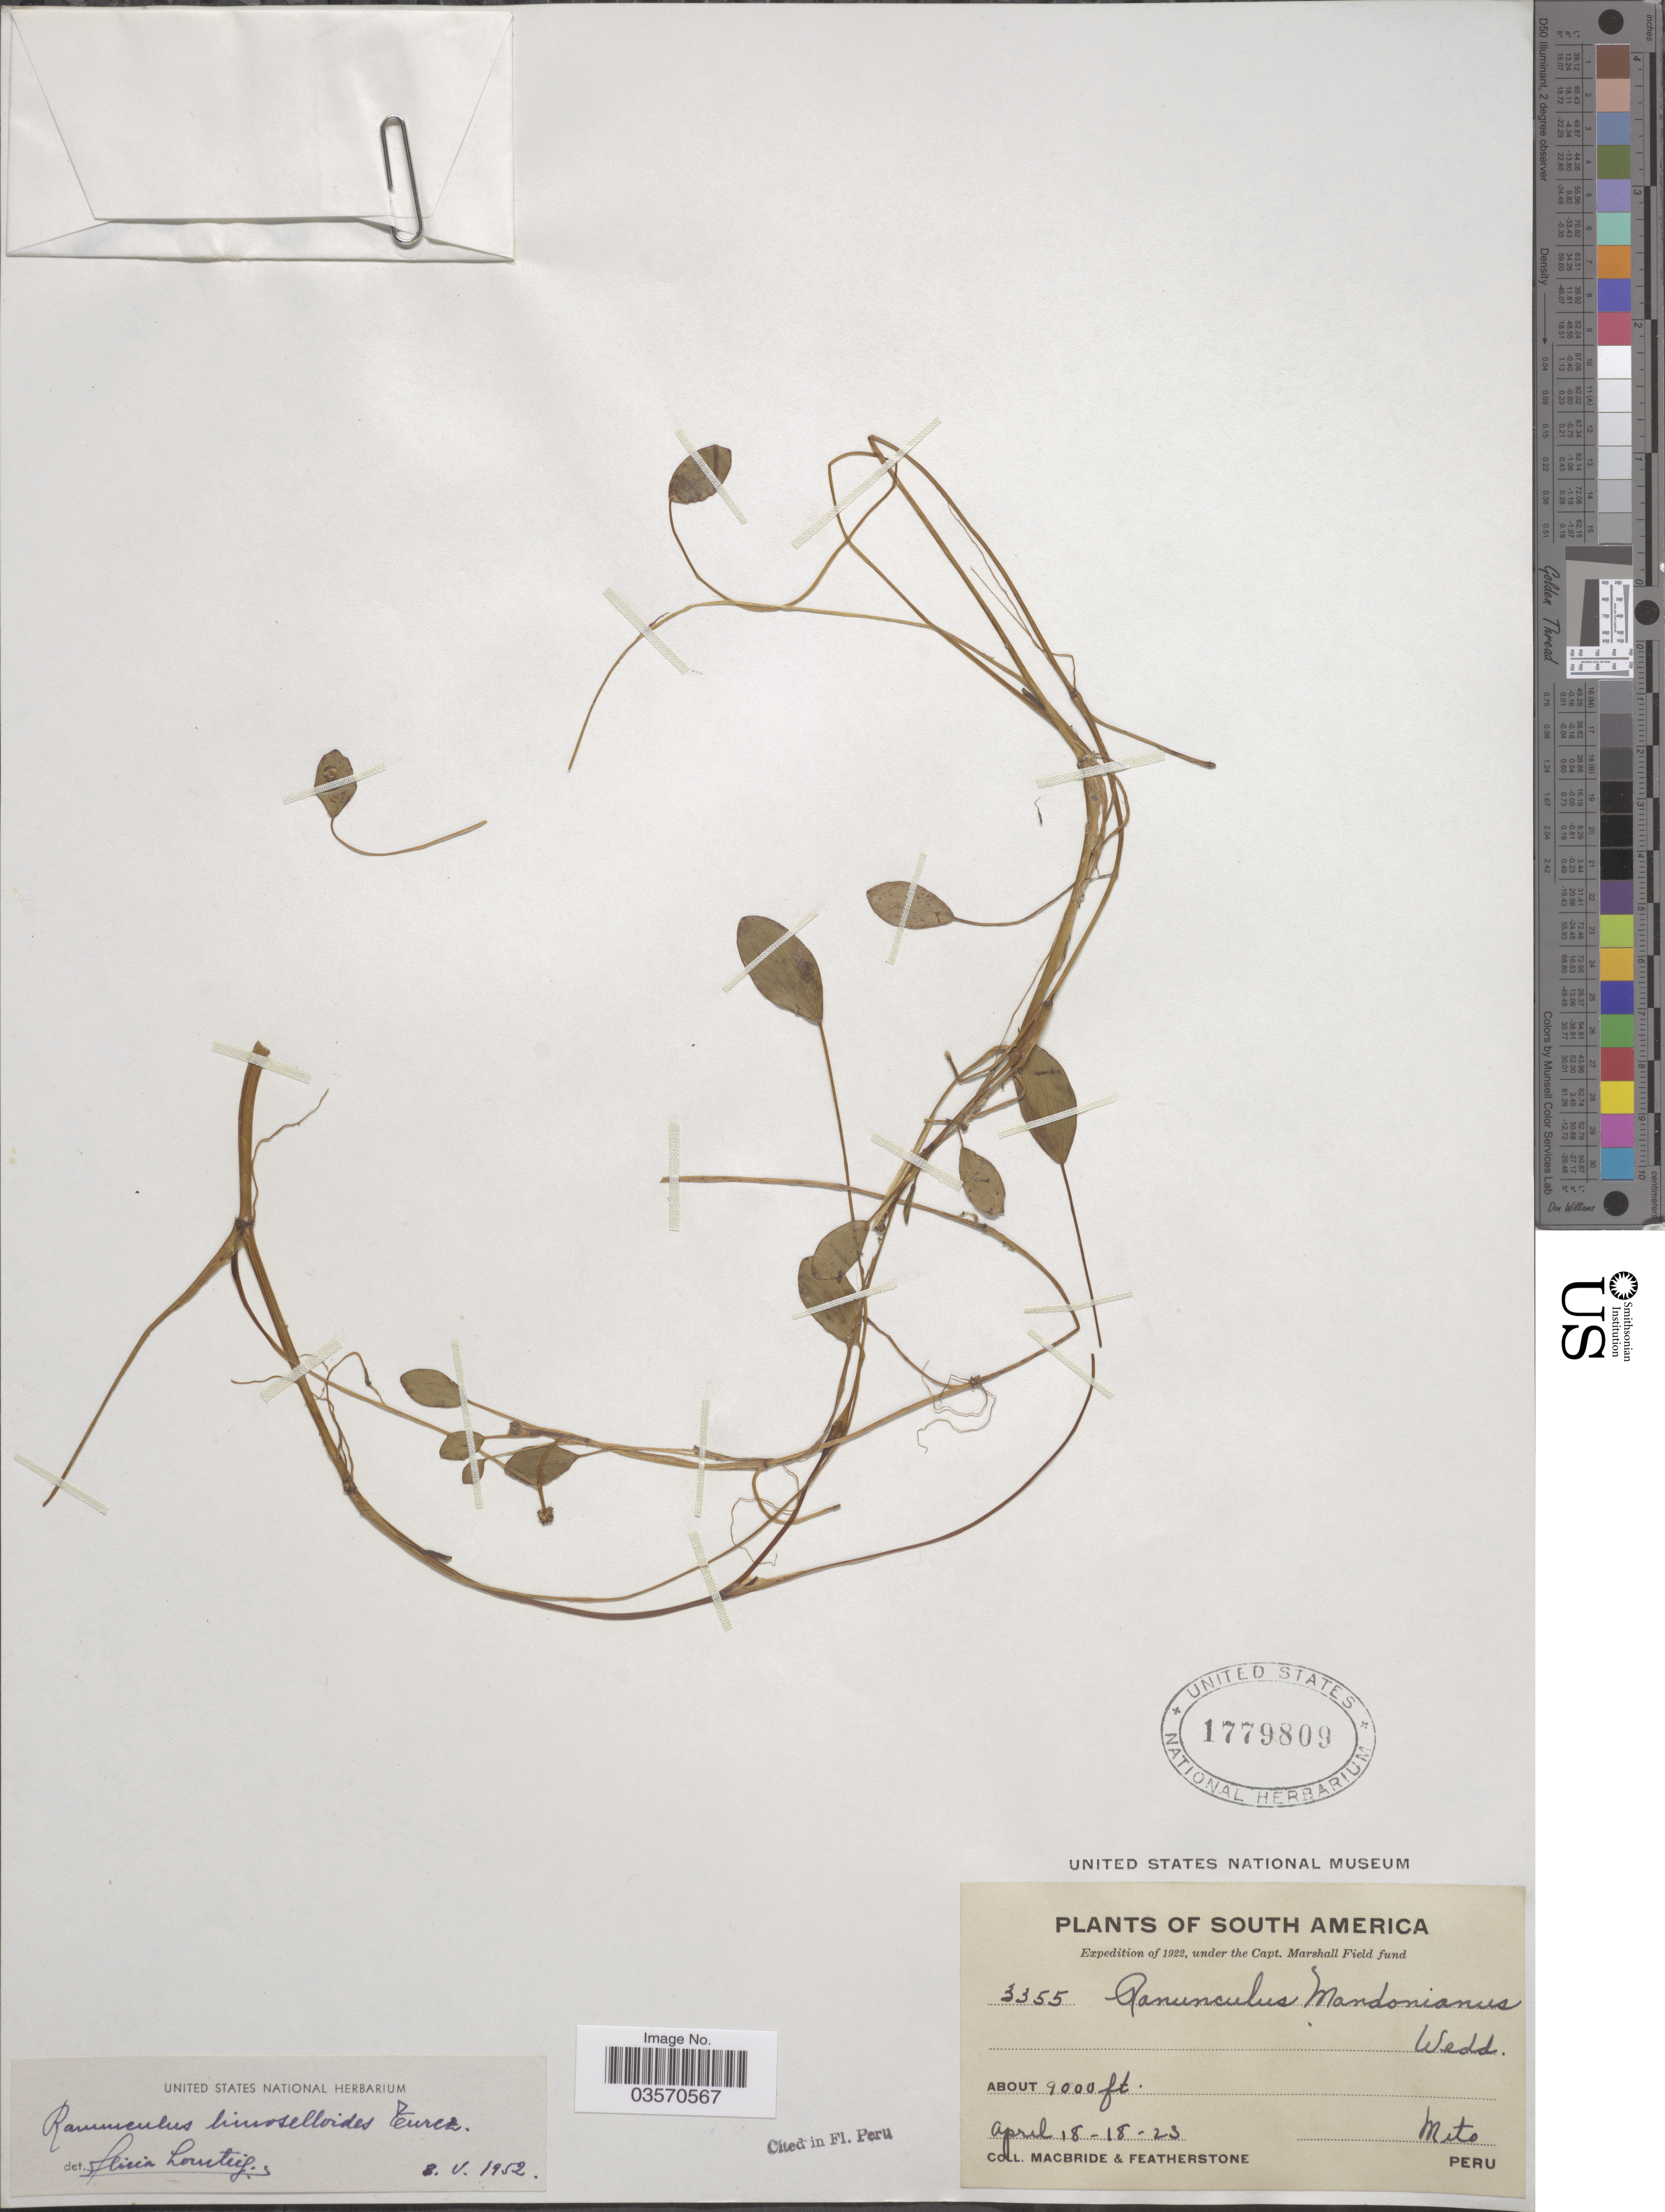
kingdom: Plantae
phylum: Tracheophyta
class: Magnoliopsida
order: Ranunculales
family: Ranunculaceae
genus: Ranunculus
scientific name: Ranunculus limoselloides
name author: Turcz.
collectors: Macbride, -- & -. Featherstone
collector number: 3355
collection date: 1823-04-18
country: Peru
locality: Mito.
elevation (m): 2743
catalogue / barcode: US 1779809